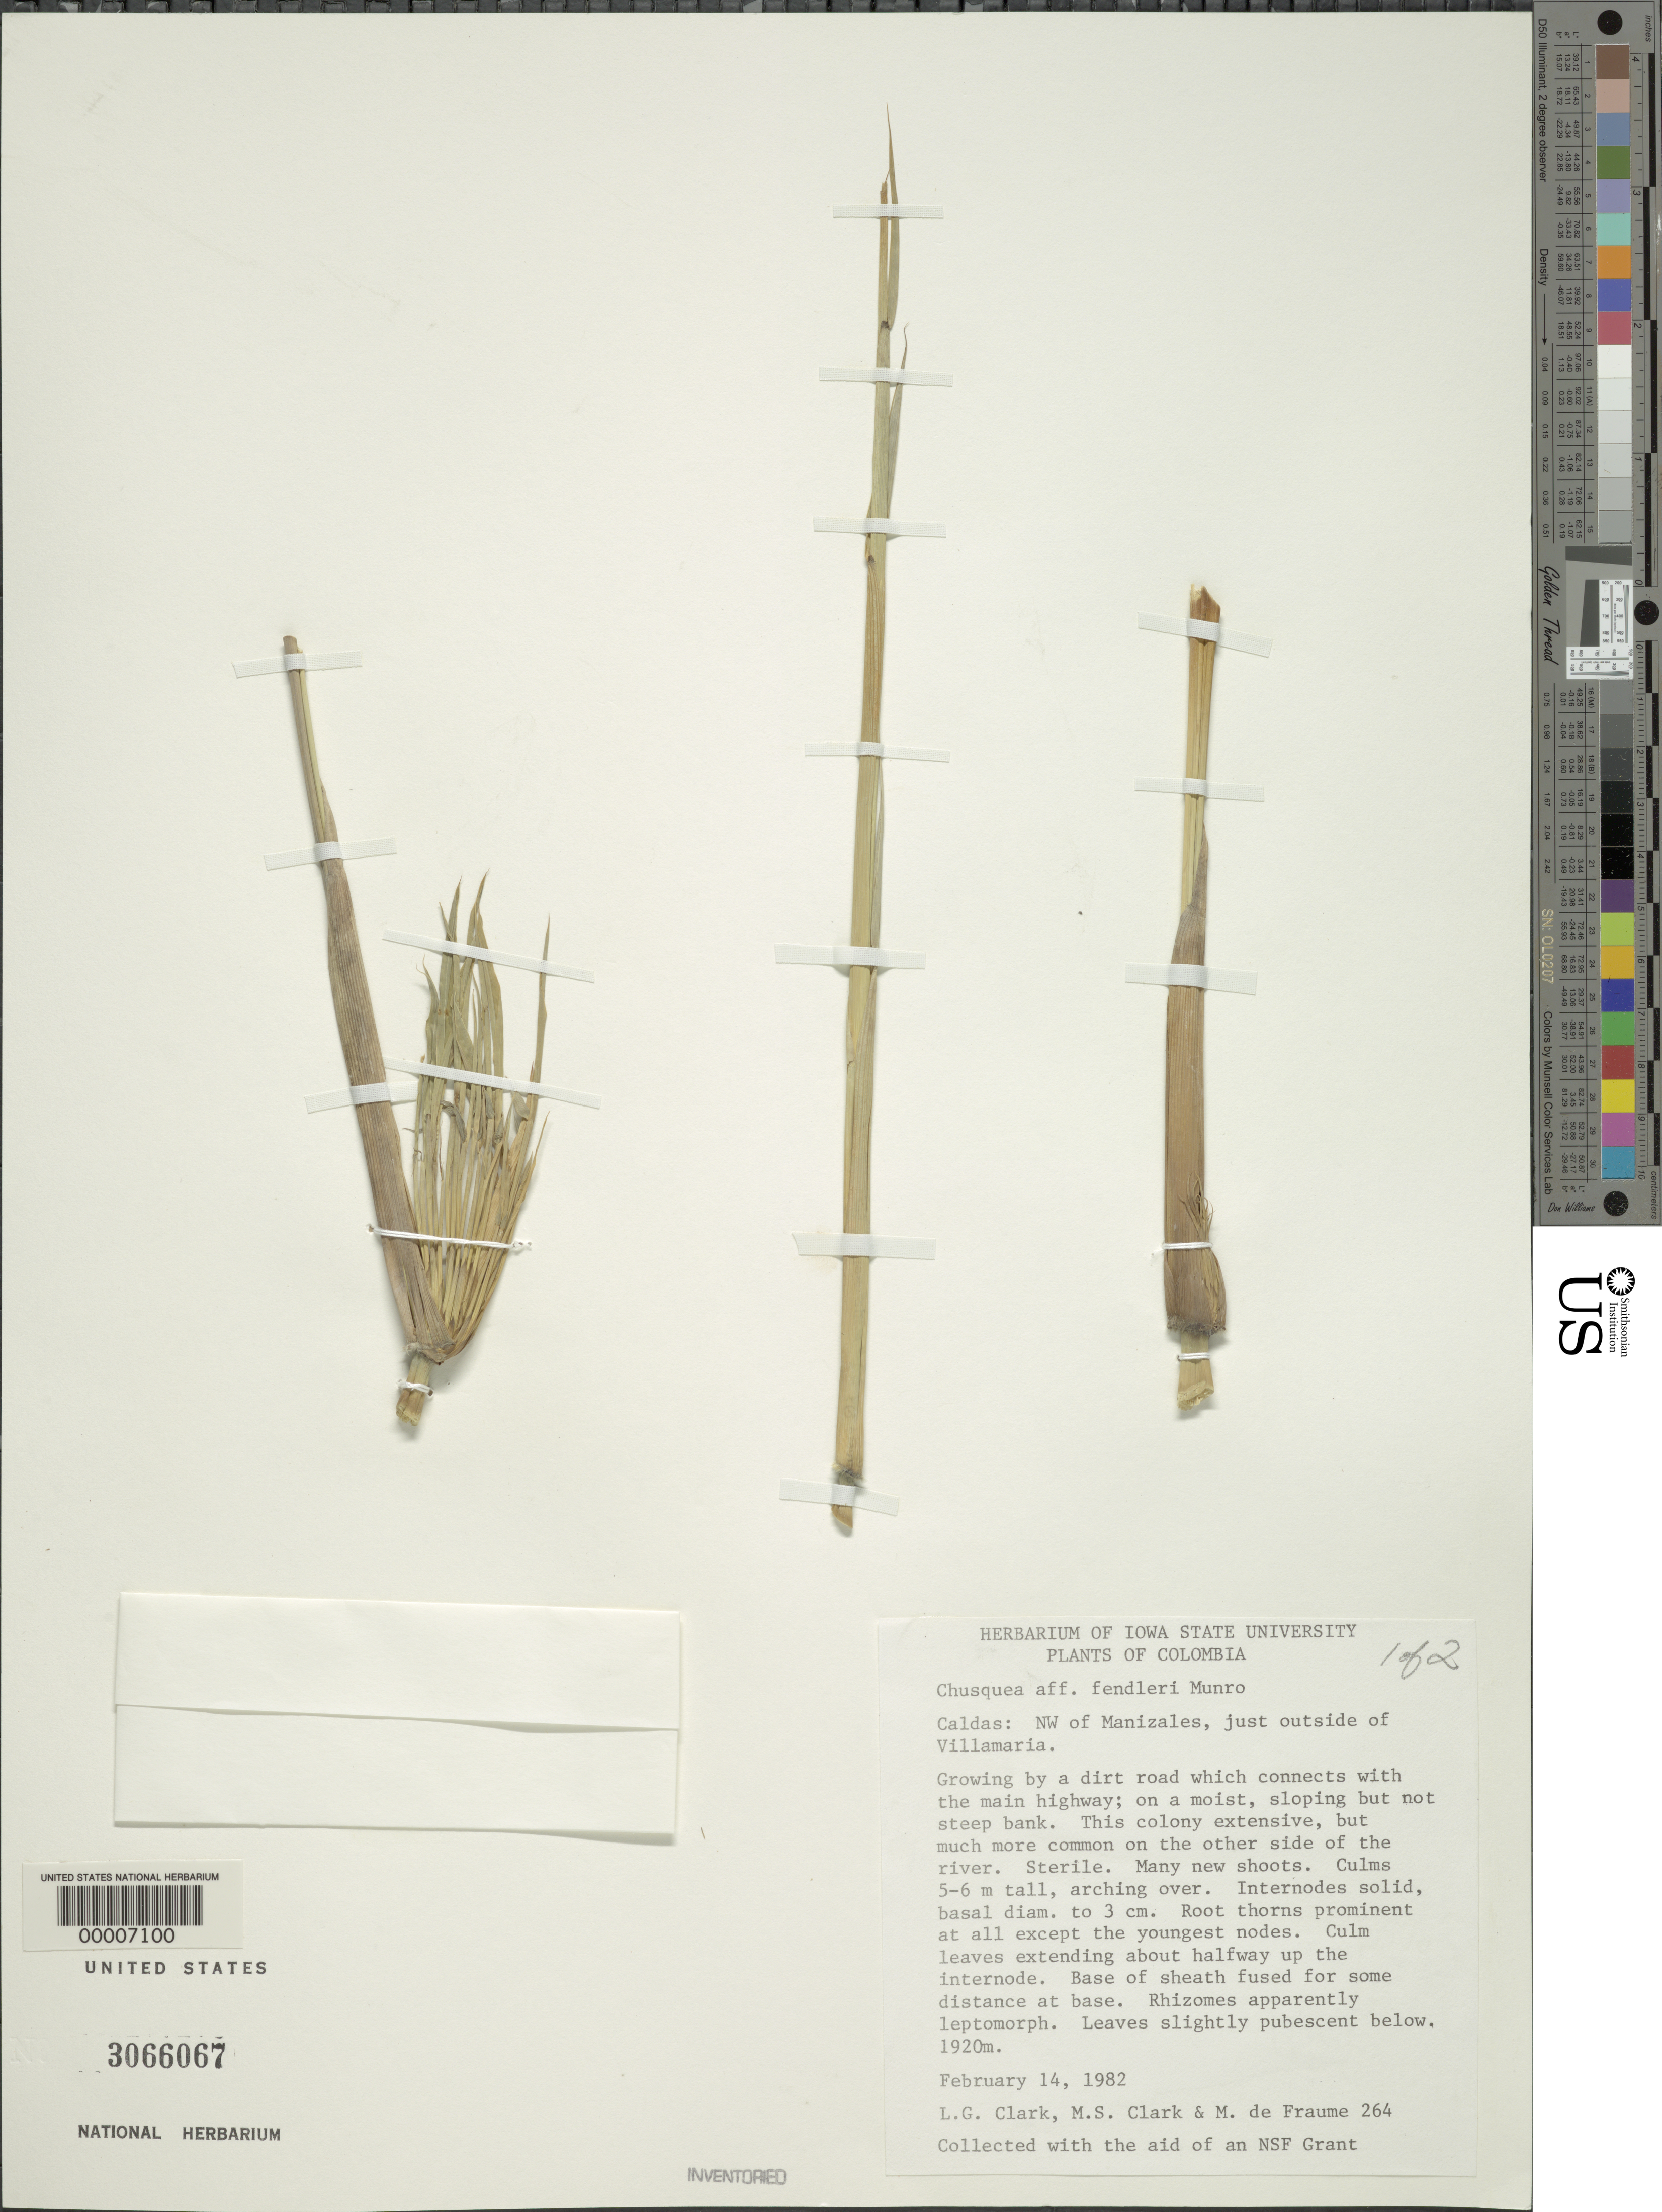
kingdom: Plantae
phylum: Tracheophyta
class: Liliopsida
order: Poales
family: Poaceae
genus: Chusquea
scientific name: Chusquea fendleri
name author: Munro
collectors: L. G. Clark, M. S. Clark & M. Fraume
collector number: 264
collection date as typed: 14 Feb 1982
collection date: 1982-02-14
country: Colombia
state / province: Caldas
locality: Manizales, VillaMaria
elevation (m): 1920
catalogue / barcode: US 3066067